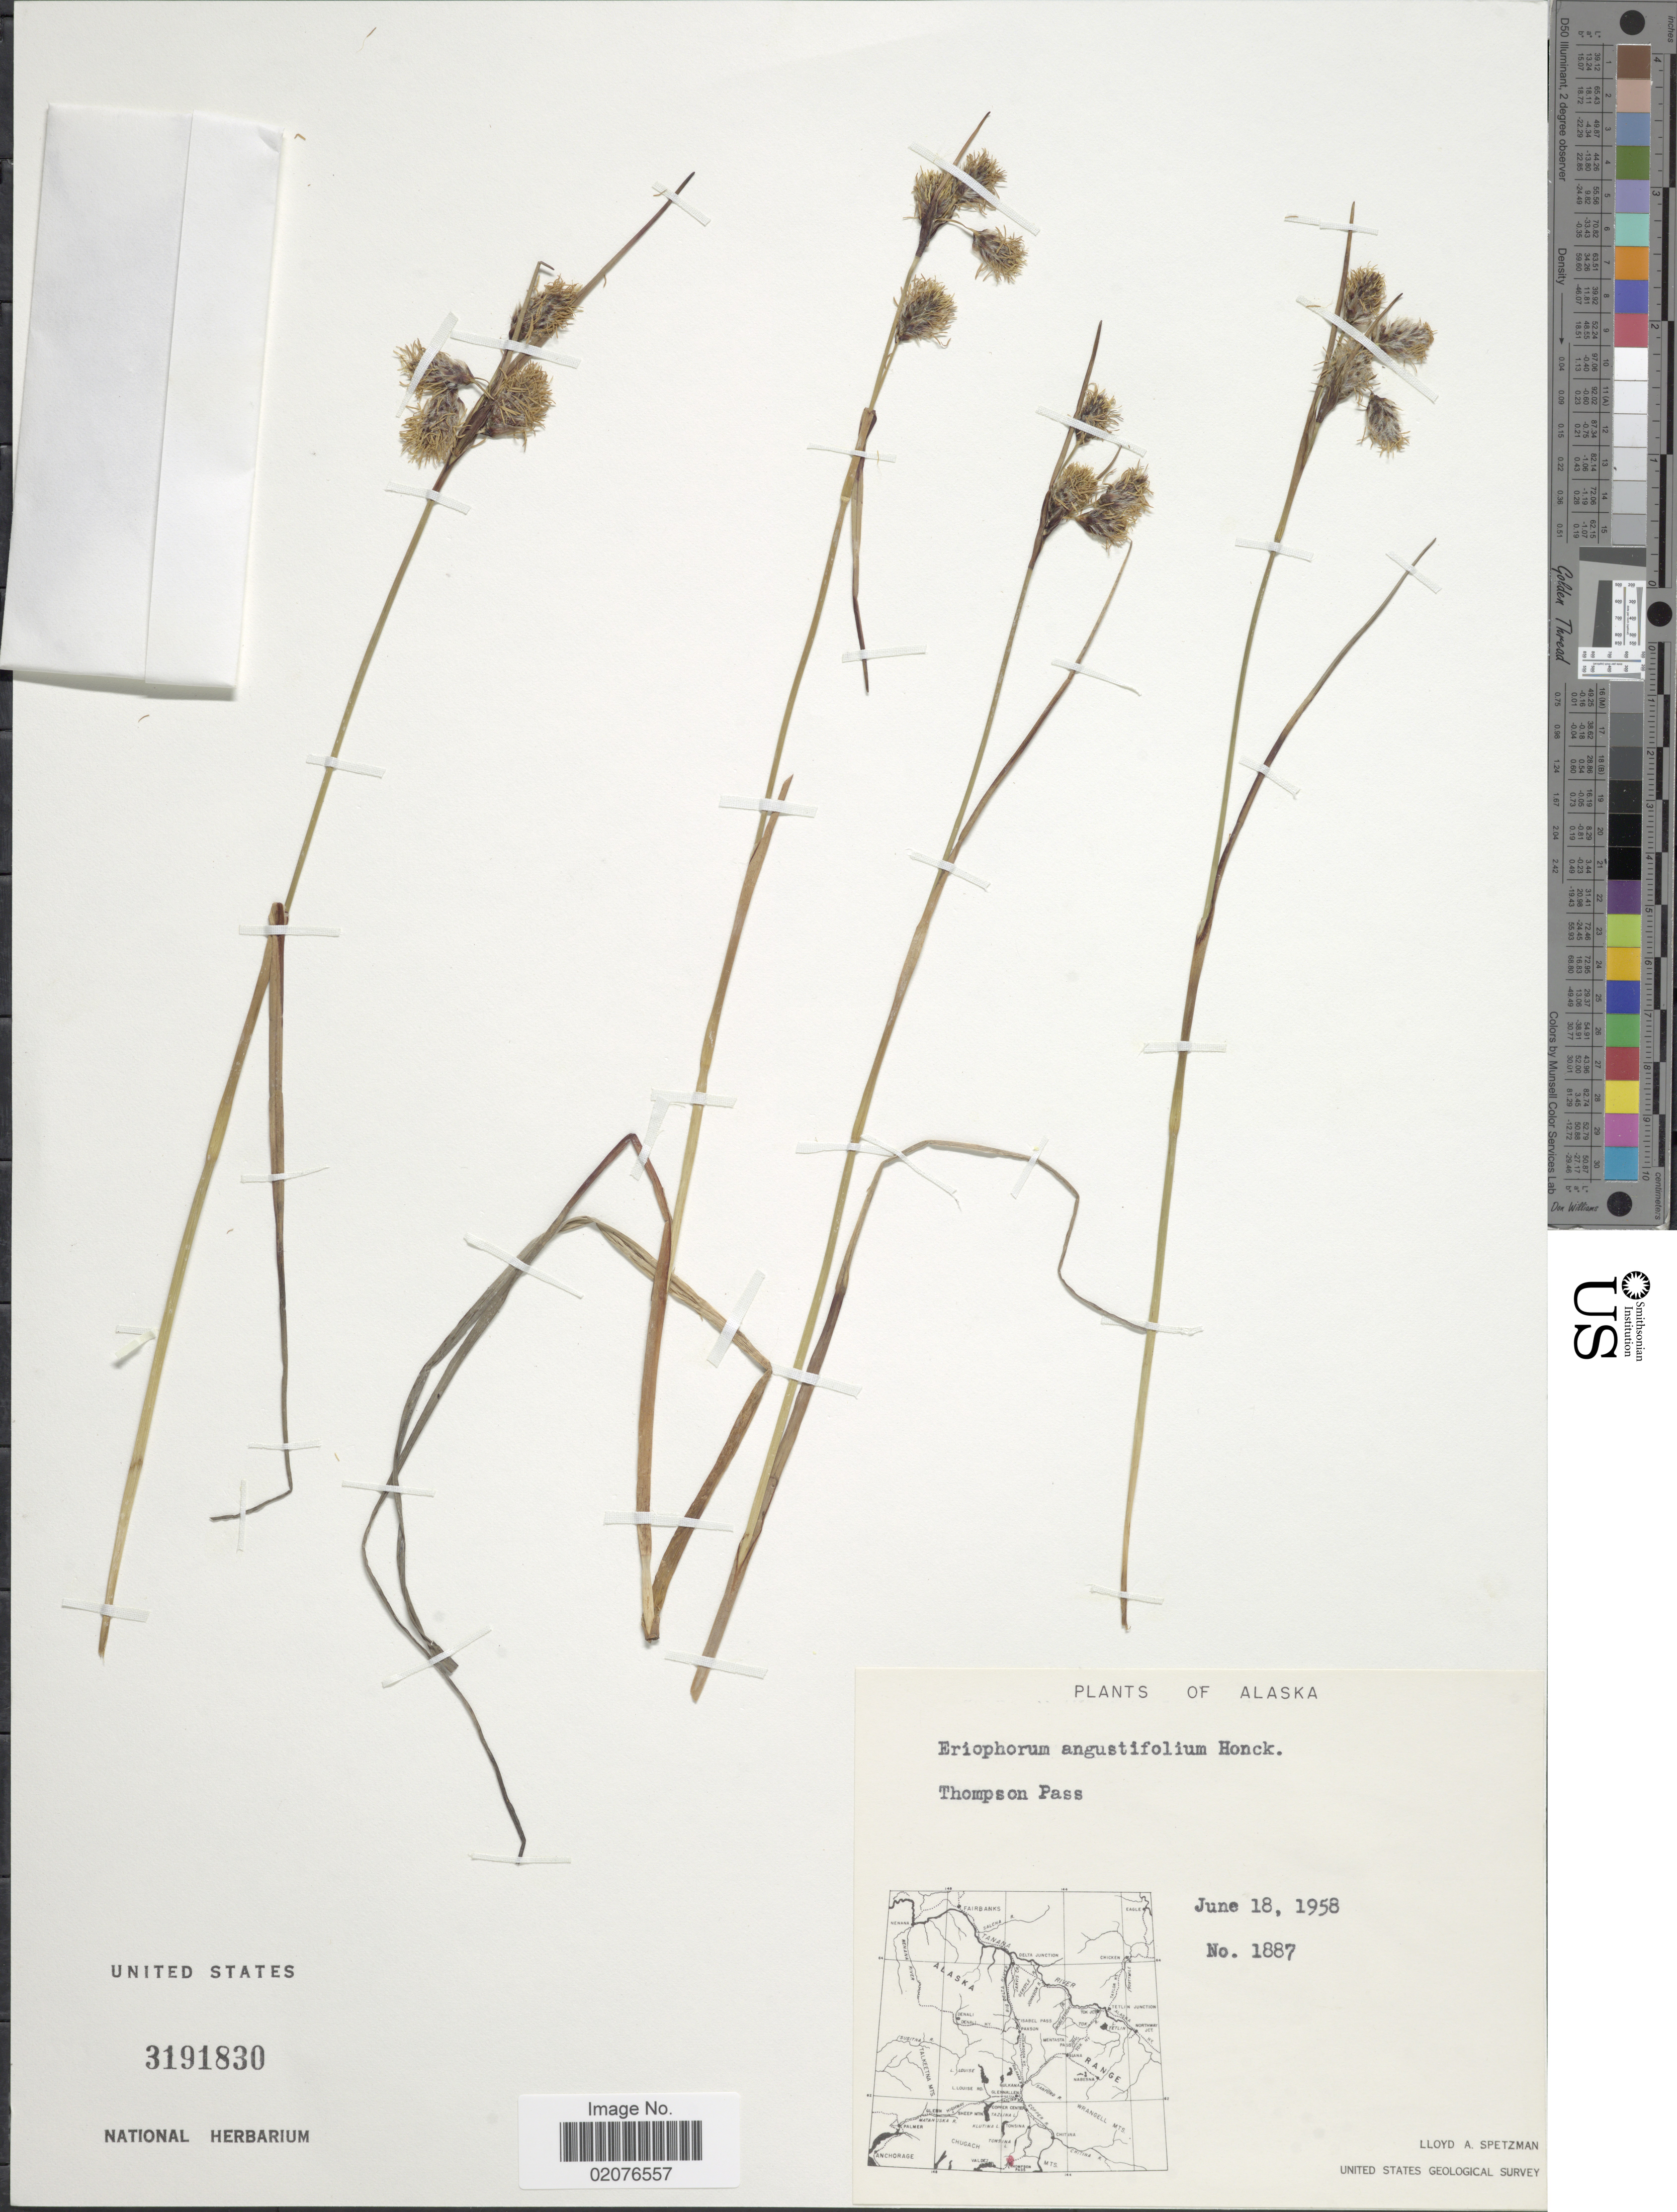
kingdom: Plantae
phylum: Tracheophyta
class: Liliopsida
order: Poales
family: Cyperaceae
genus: Eriophorum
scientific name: Eriophorum angustifolium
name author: Honck.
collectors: L. Spetzman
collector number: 1887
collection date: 1958-06-18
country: United States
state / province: Alaska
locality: Thompson Pass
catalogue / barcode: US 3191830